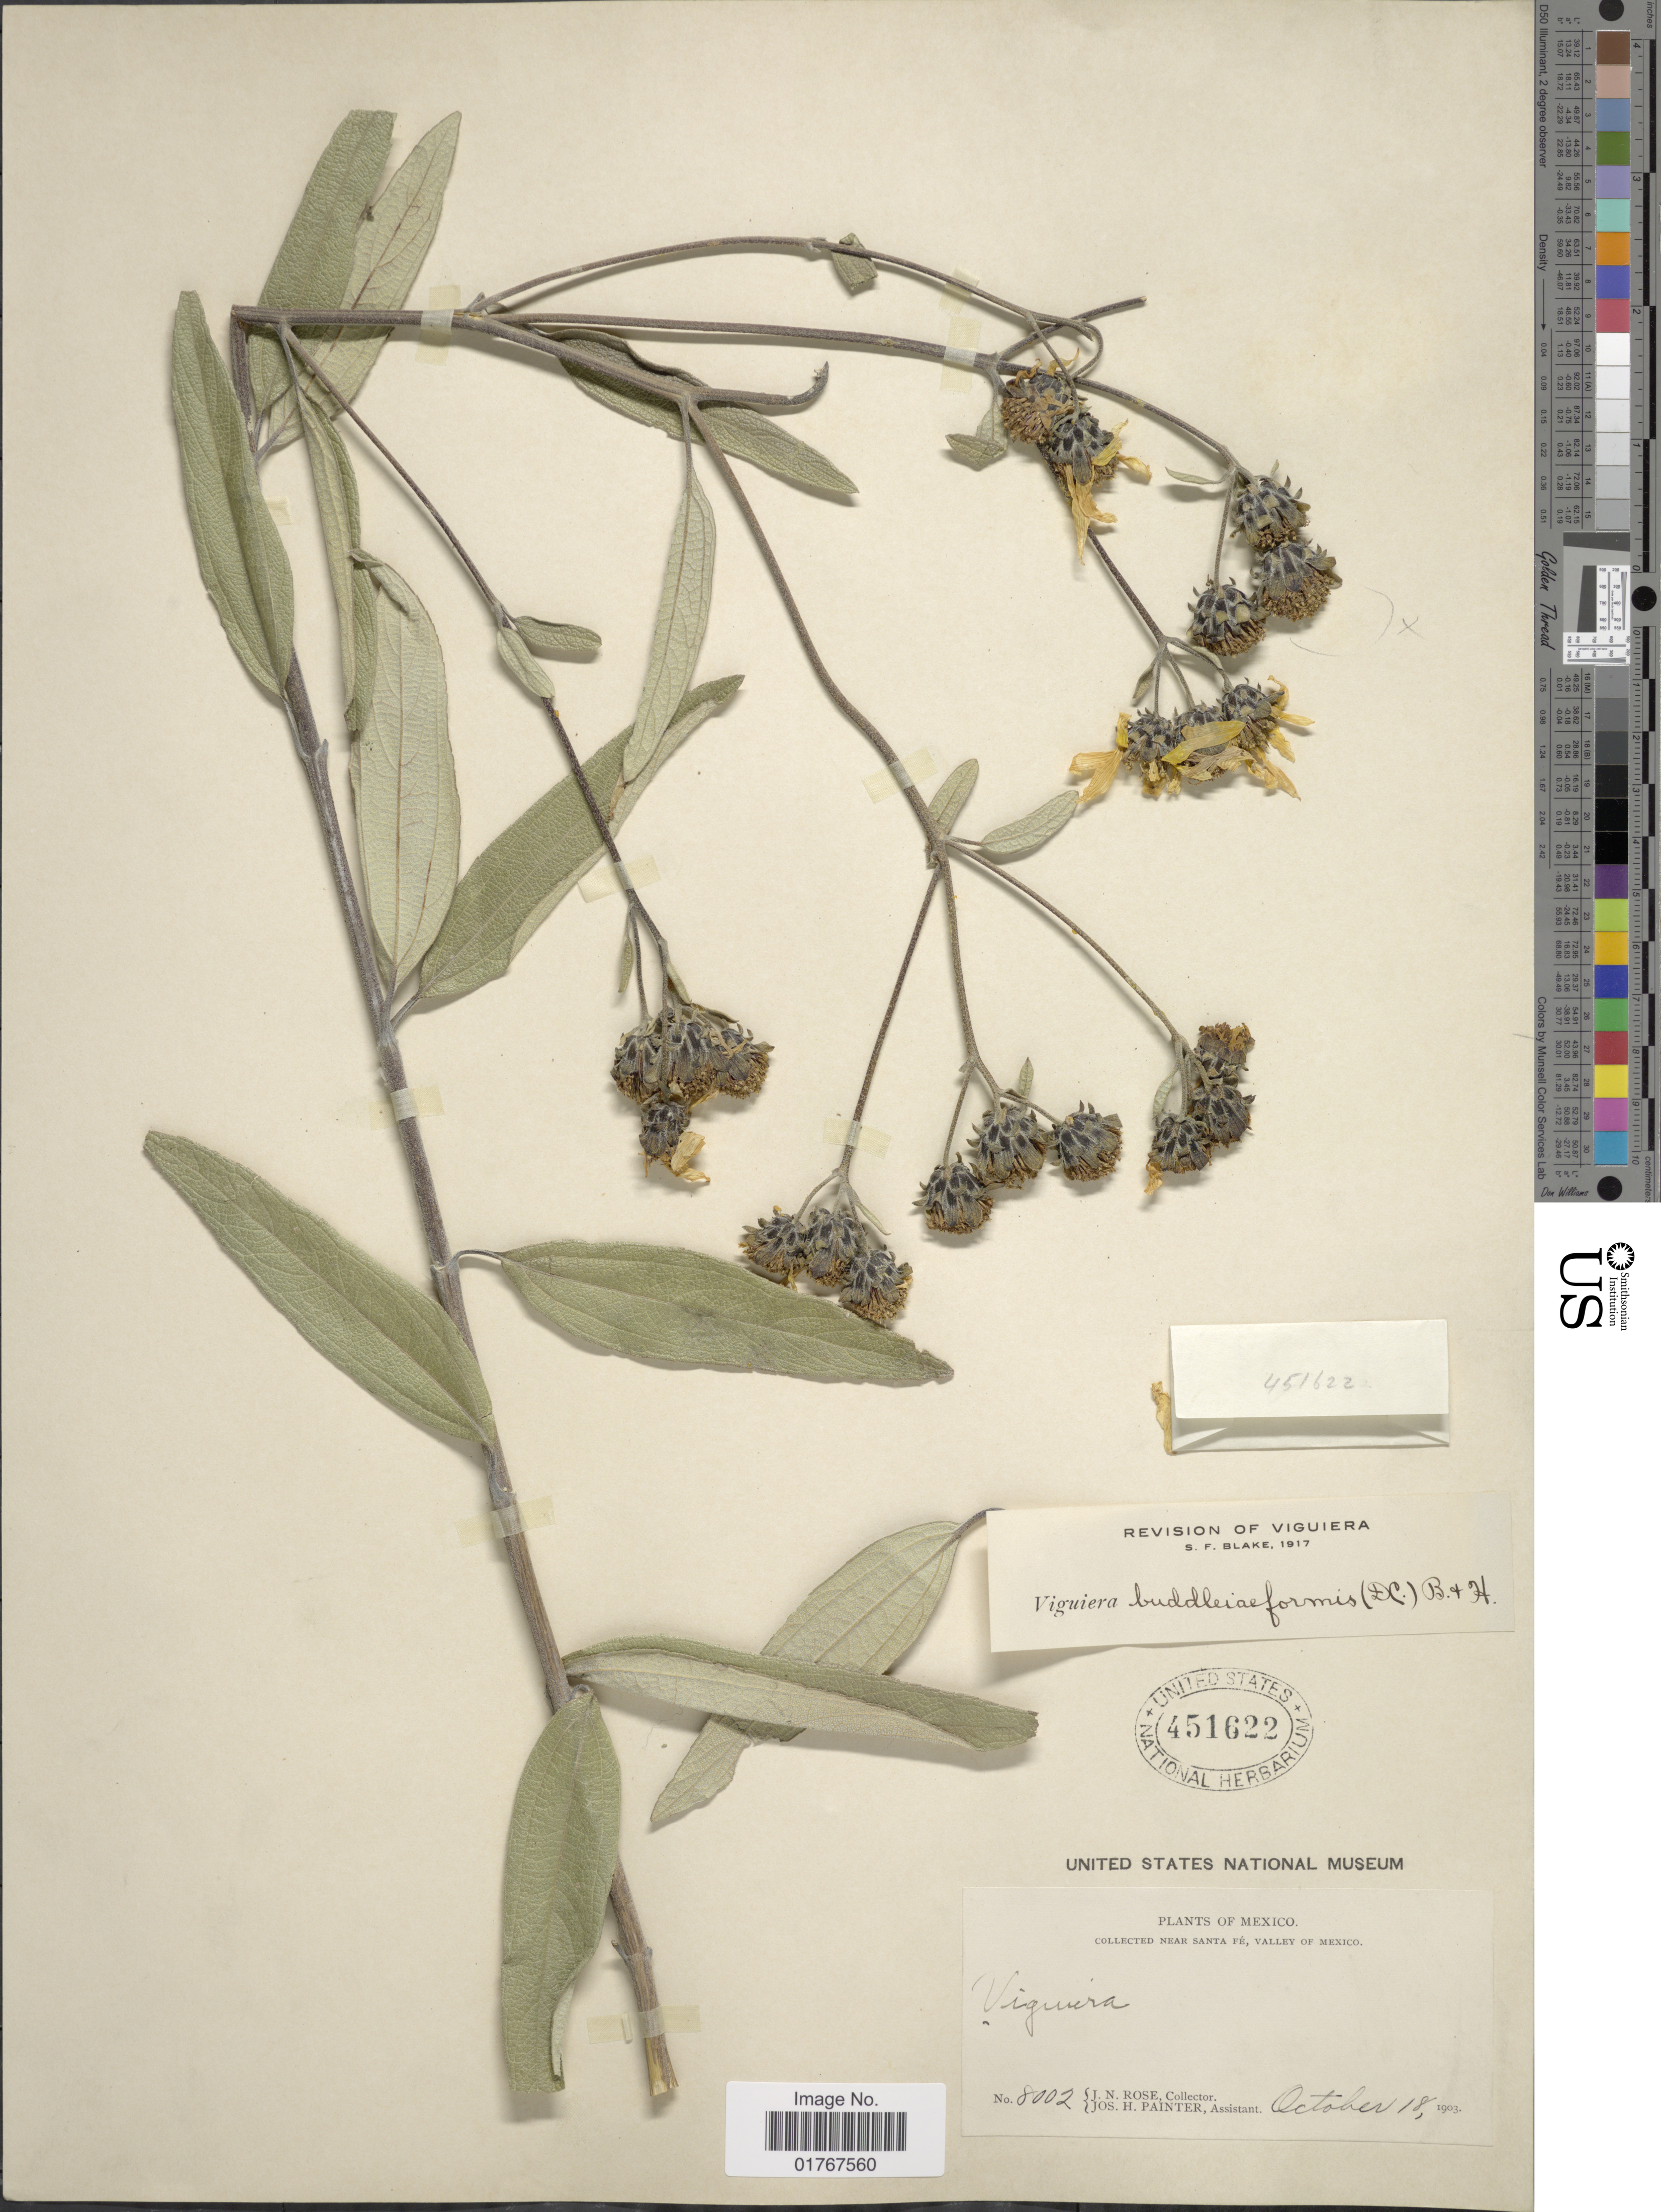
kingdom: Plantae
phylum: Tracheophyta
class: Magnoliopsida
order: Asterales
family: Asteraceae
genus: Viguiera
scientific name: Viguiera buddleiaformis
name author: (DC.) Benth. & Hook.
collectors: J. N. Rose & J. H. Painter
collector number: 8002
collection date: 1903-10-18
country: Mexico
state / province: México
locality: Near Santa Fé, valley of Mexico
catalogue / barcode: US 451622